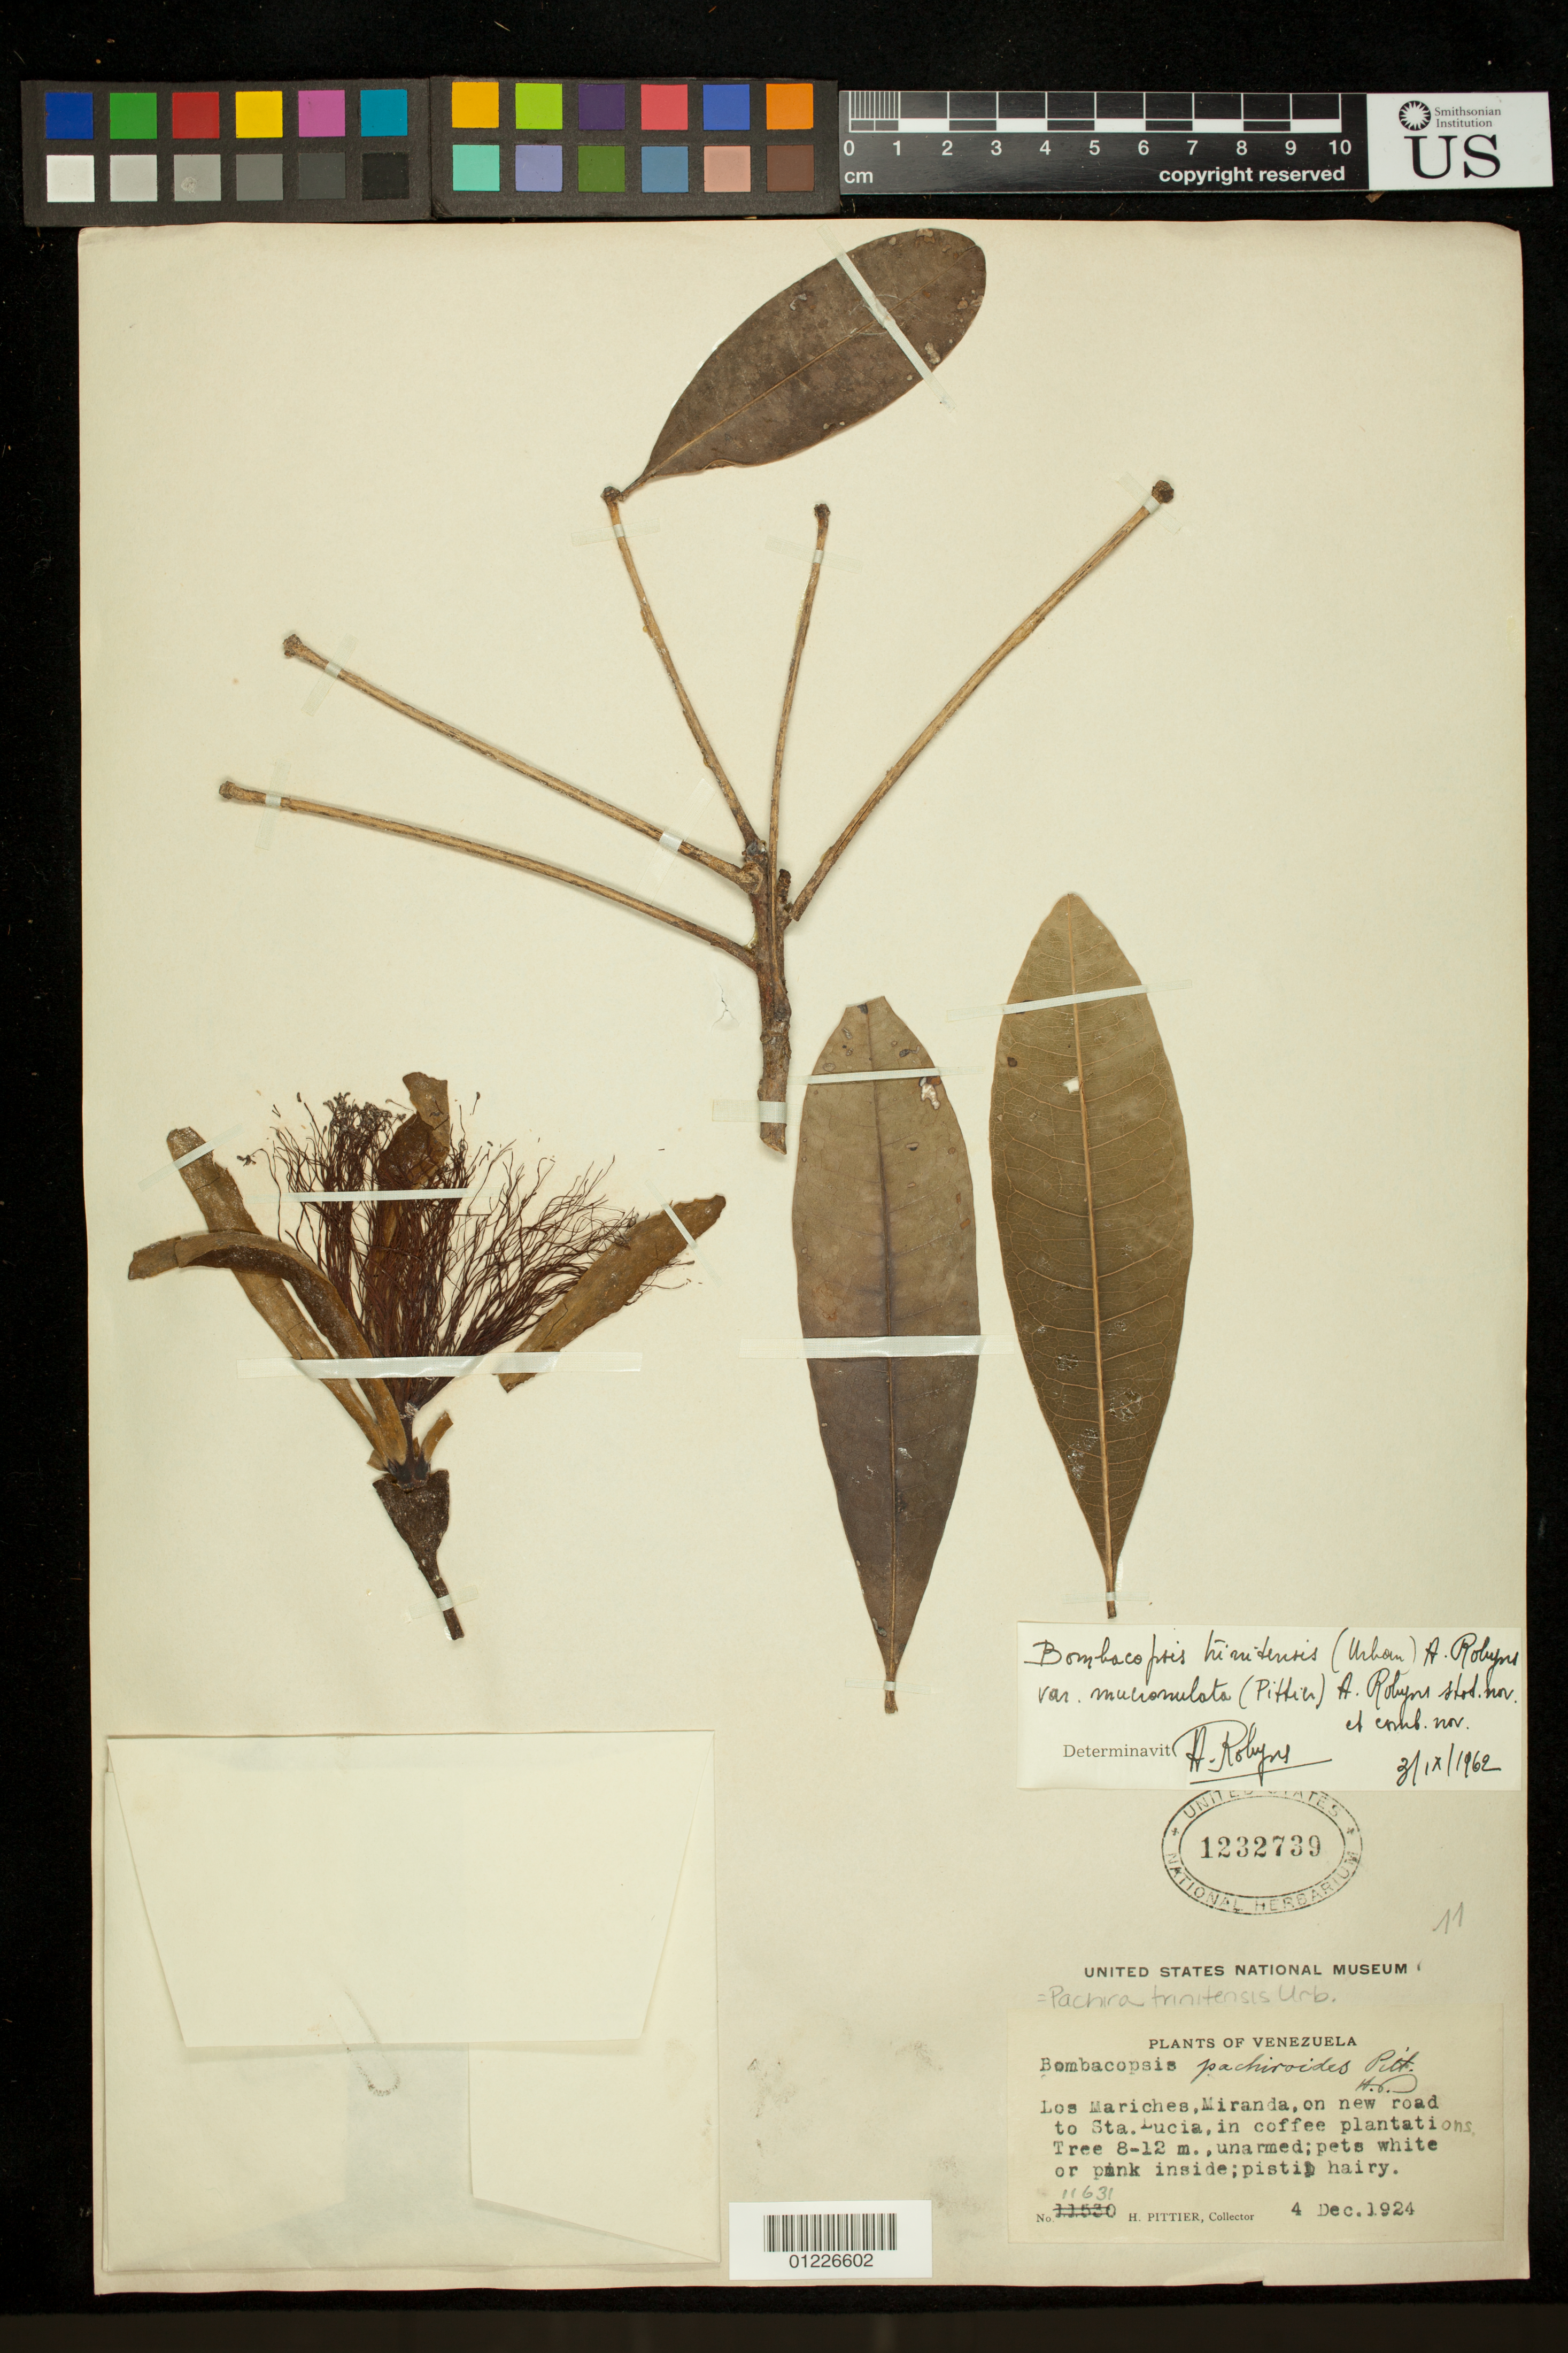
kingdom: Plantae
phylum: Tracheophyta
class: Magnoliopsida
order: Malvales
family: Malvaceae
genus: Pachira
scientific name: Pachira trinitensis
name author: Urb.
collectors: H. F. Pittier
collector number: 11631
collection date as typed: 12/4/1924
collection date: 1924-12-04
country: Venezuela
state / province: Miranda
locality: Los Mariches, Miranda, on new road to Sta. Lucia, in coffee plantations.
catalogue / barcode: US 1232739